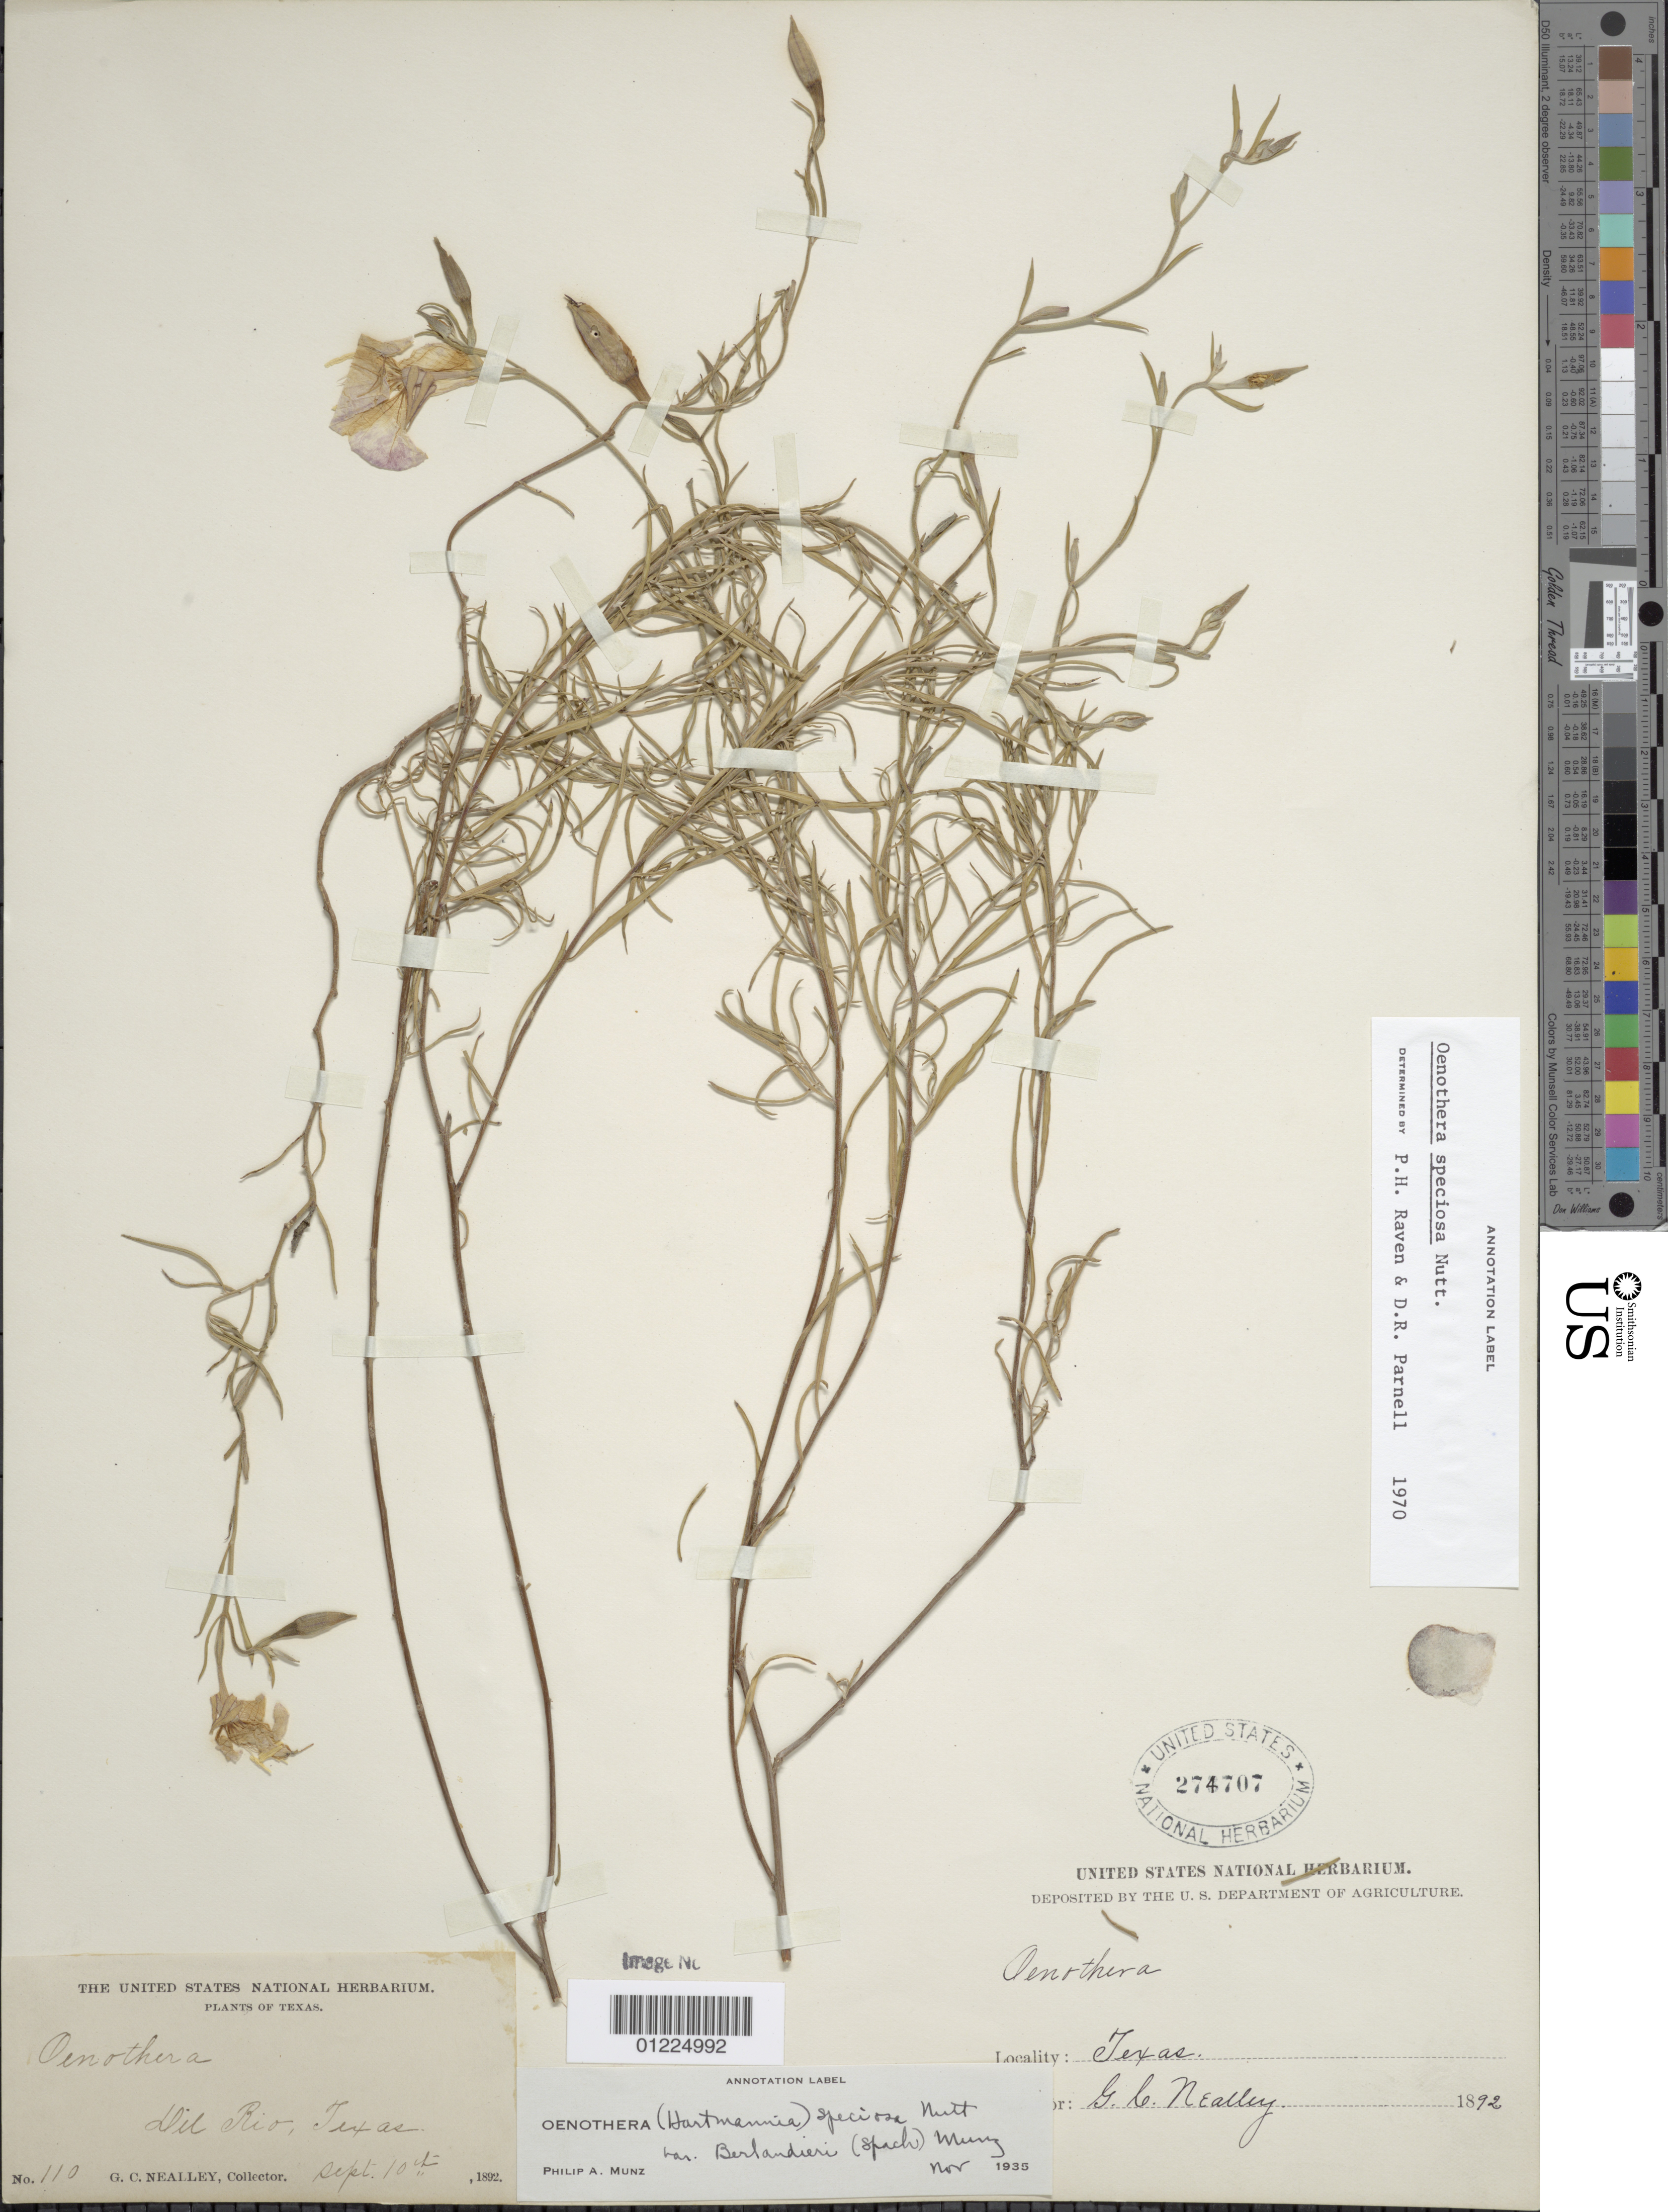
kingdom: Plantae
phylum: Tracheophyta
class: Magnoliopsida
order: Myrtales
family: Onagraceae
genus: Oenothera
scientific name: Oenothera speciosa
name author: Nutt.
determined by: Raven, P. H.; Parnell, D. R.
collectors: G. C. Nealley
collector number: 110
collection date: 1892-09-10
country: United States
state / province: Texas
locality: Del Rio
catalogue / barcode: US 274707